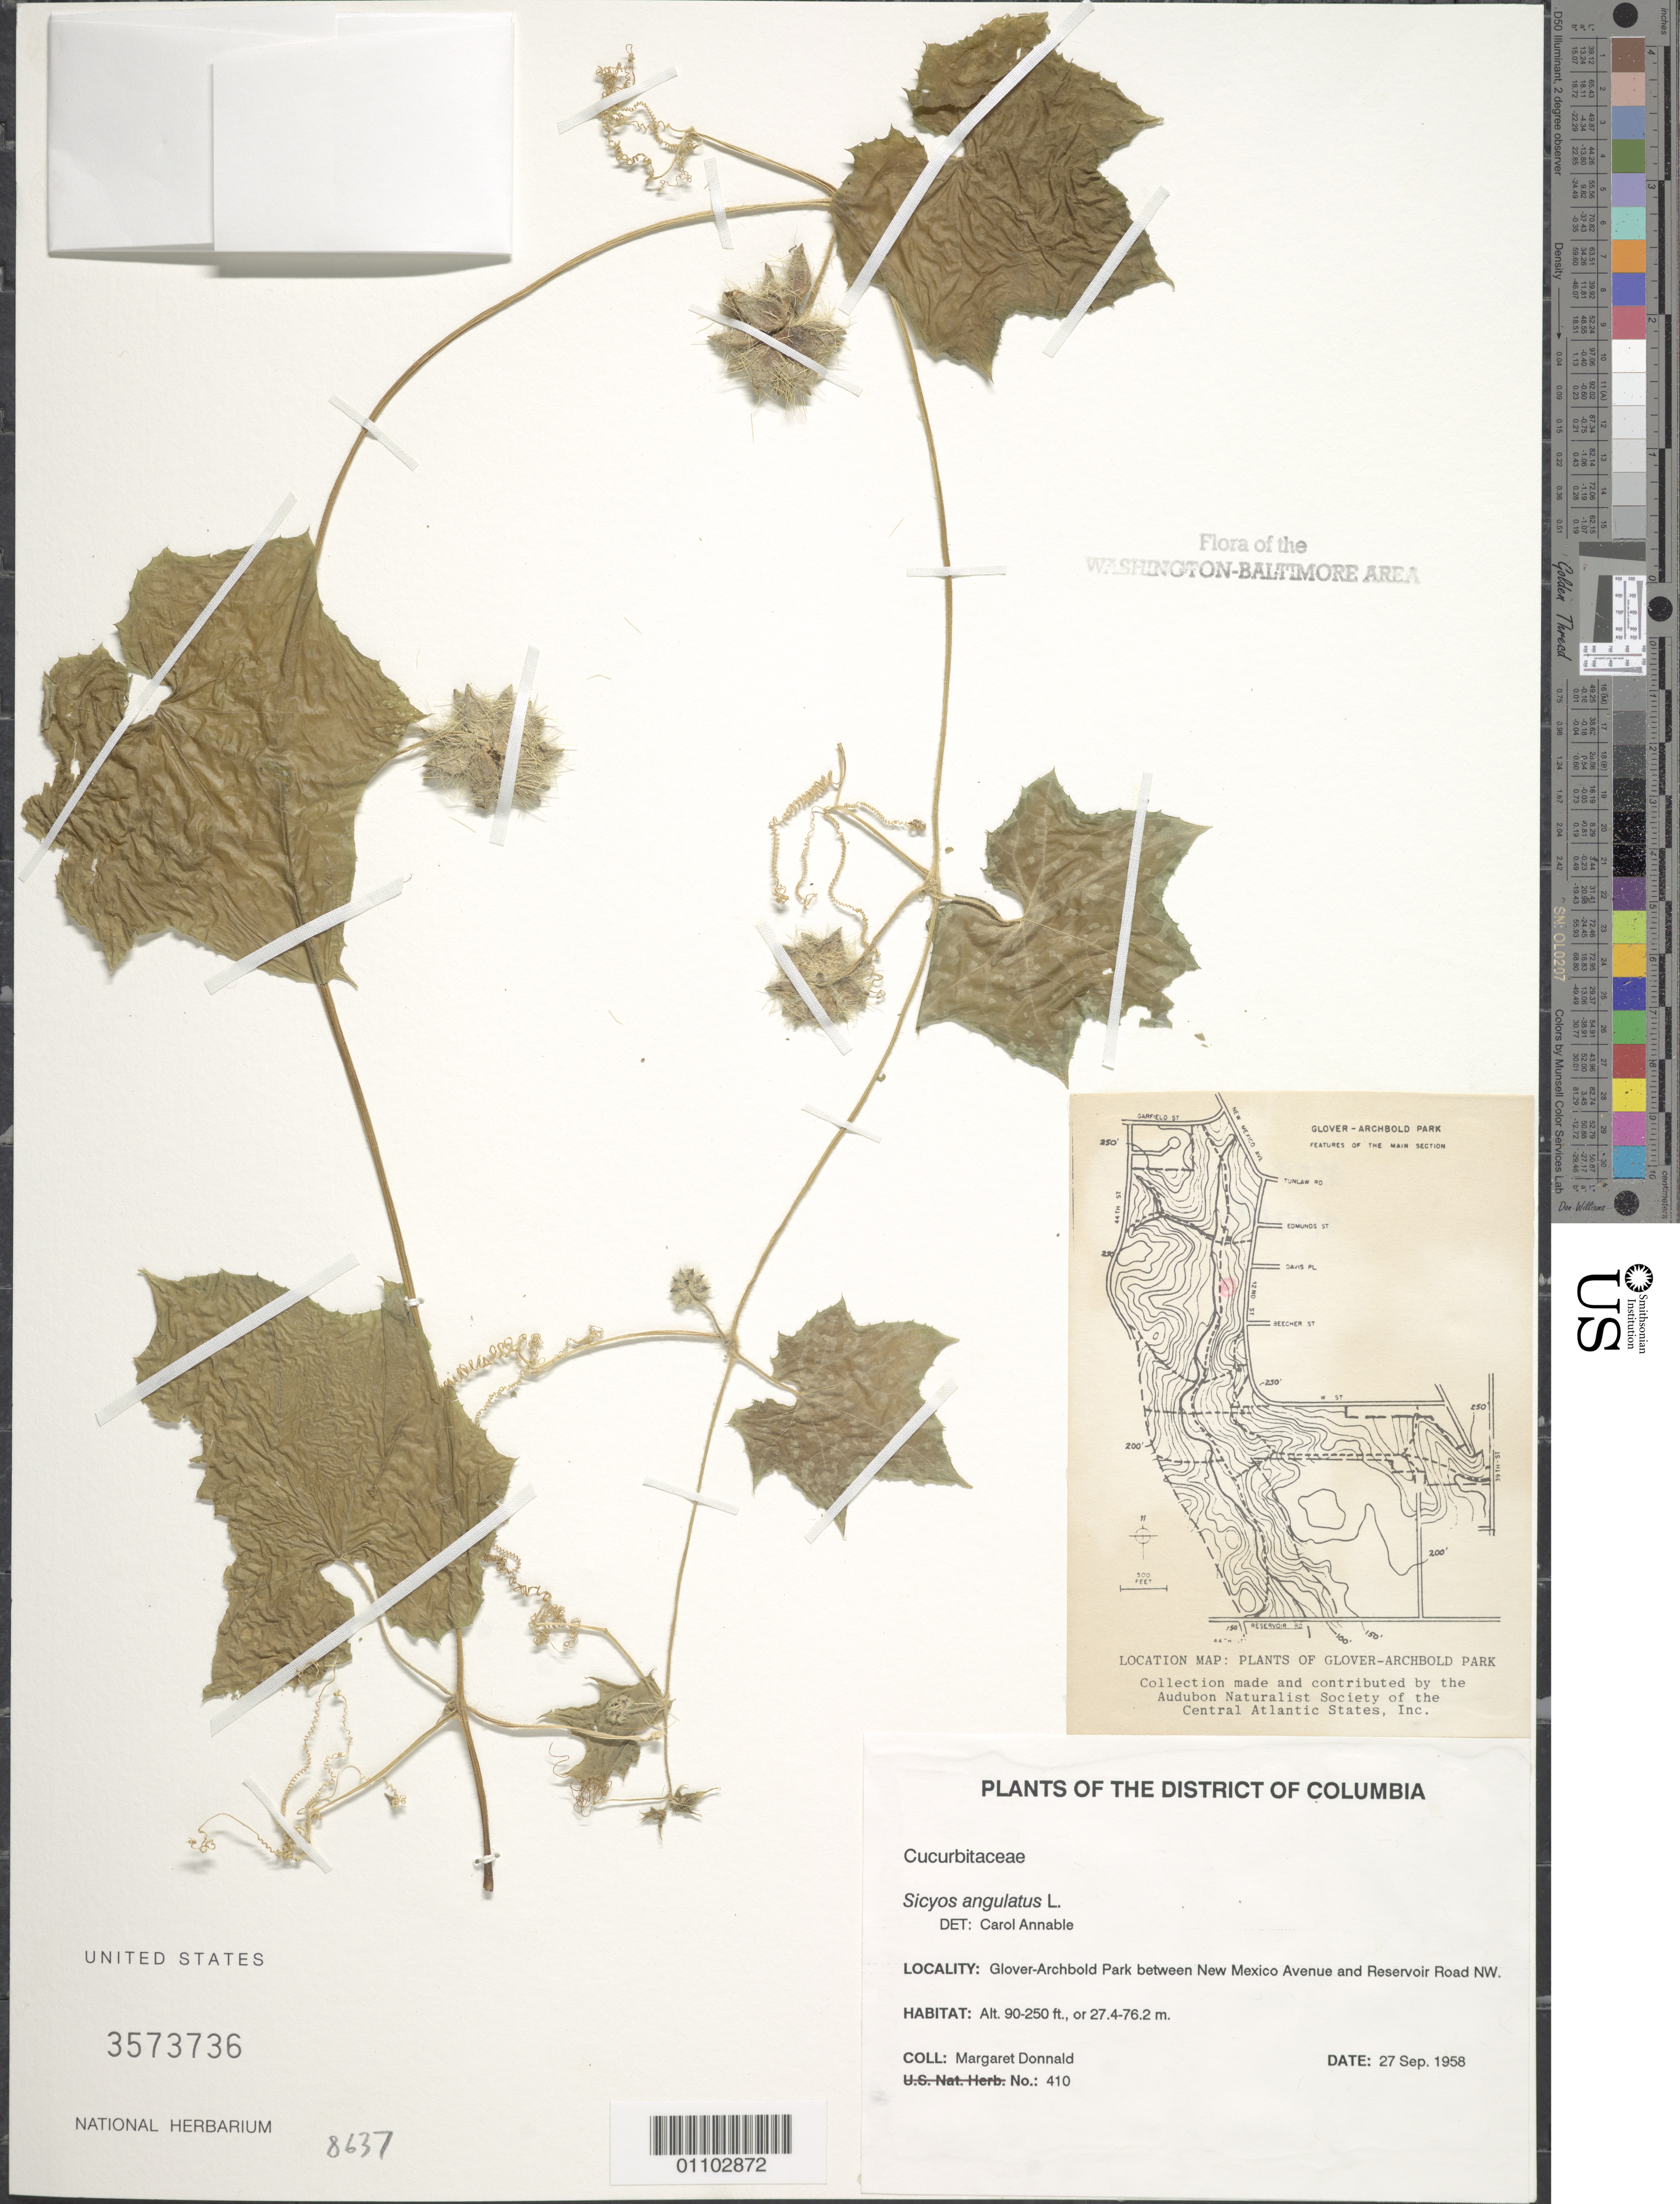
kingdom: Plantae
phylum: Tracheophyta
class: Magnoliopsida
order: Cucurbitales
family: Cucurbitaceae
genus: Sicyos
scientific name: Sicyos angulatus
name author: L.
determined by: Annable, C. R.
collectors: M. Donnald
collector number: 410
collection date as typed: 27 Sep 1958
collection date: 1958-09-27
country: United States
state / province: District of Columbia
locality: Glover-Archbold Park between New Mexico Avenue and Reservoir Road NW.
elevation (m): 27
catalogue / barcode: US 3573736